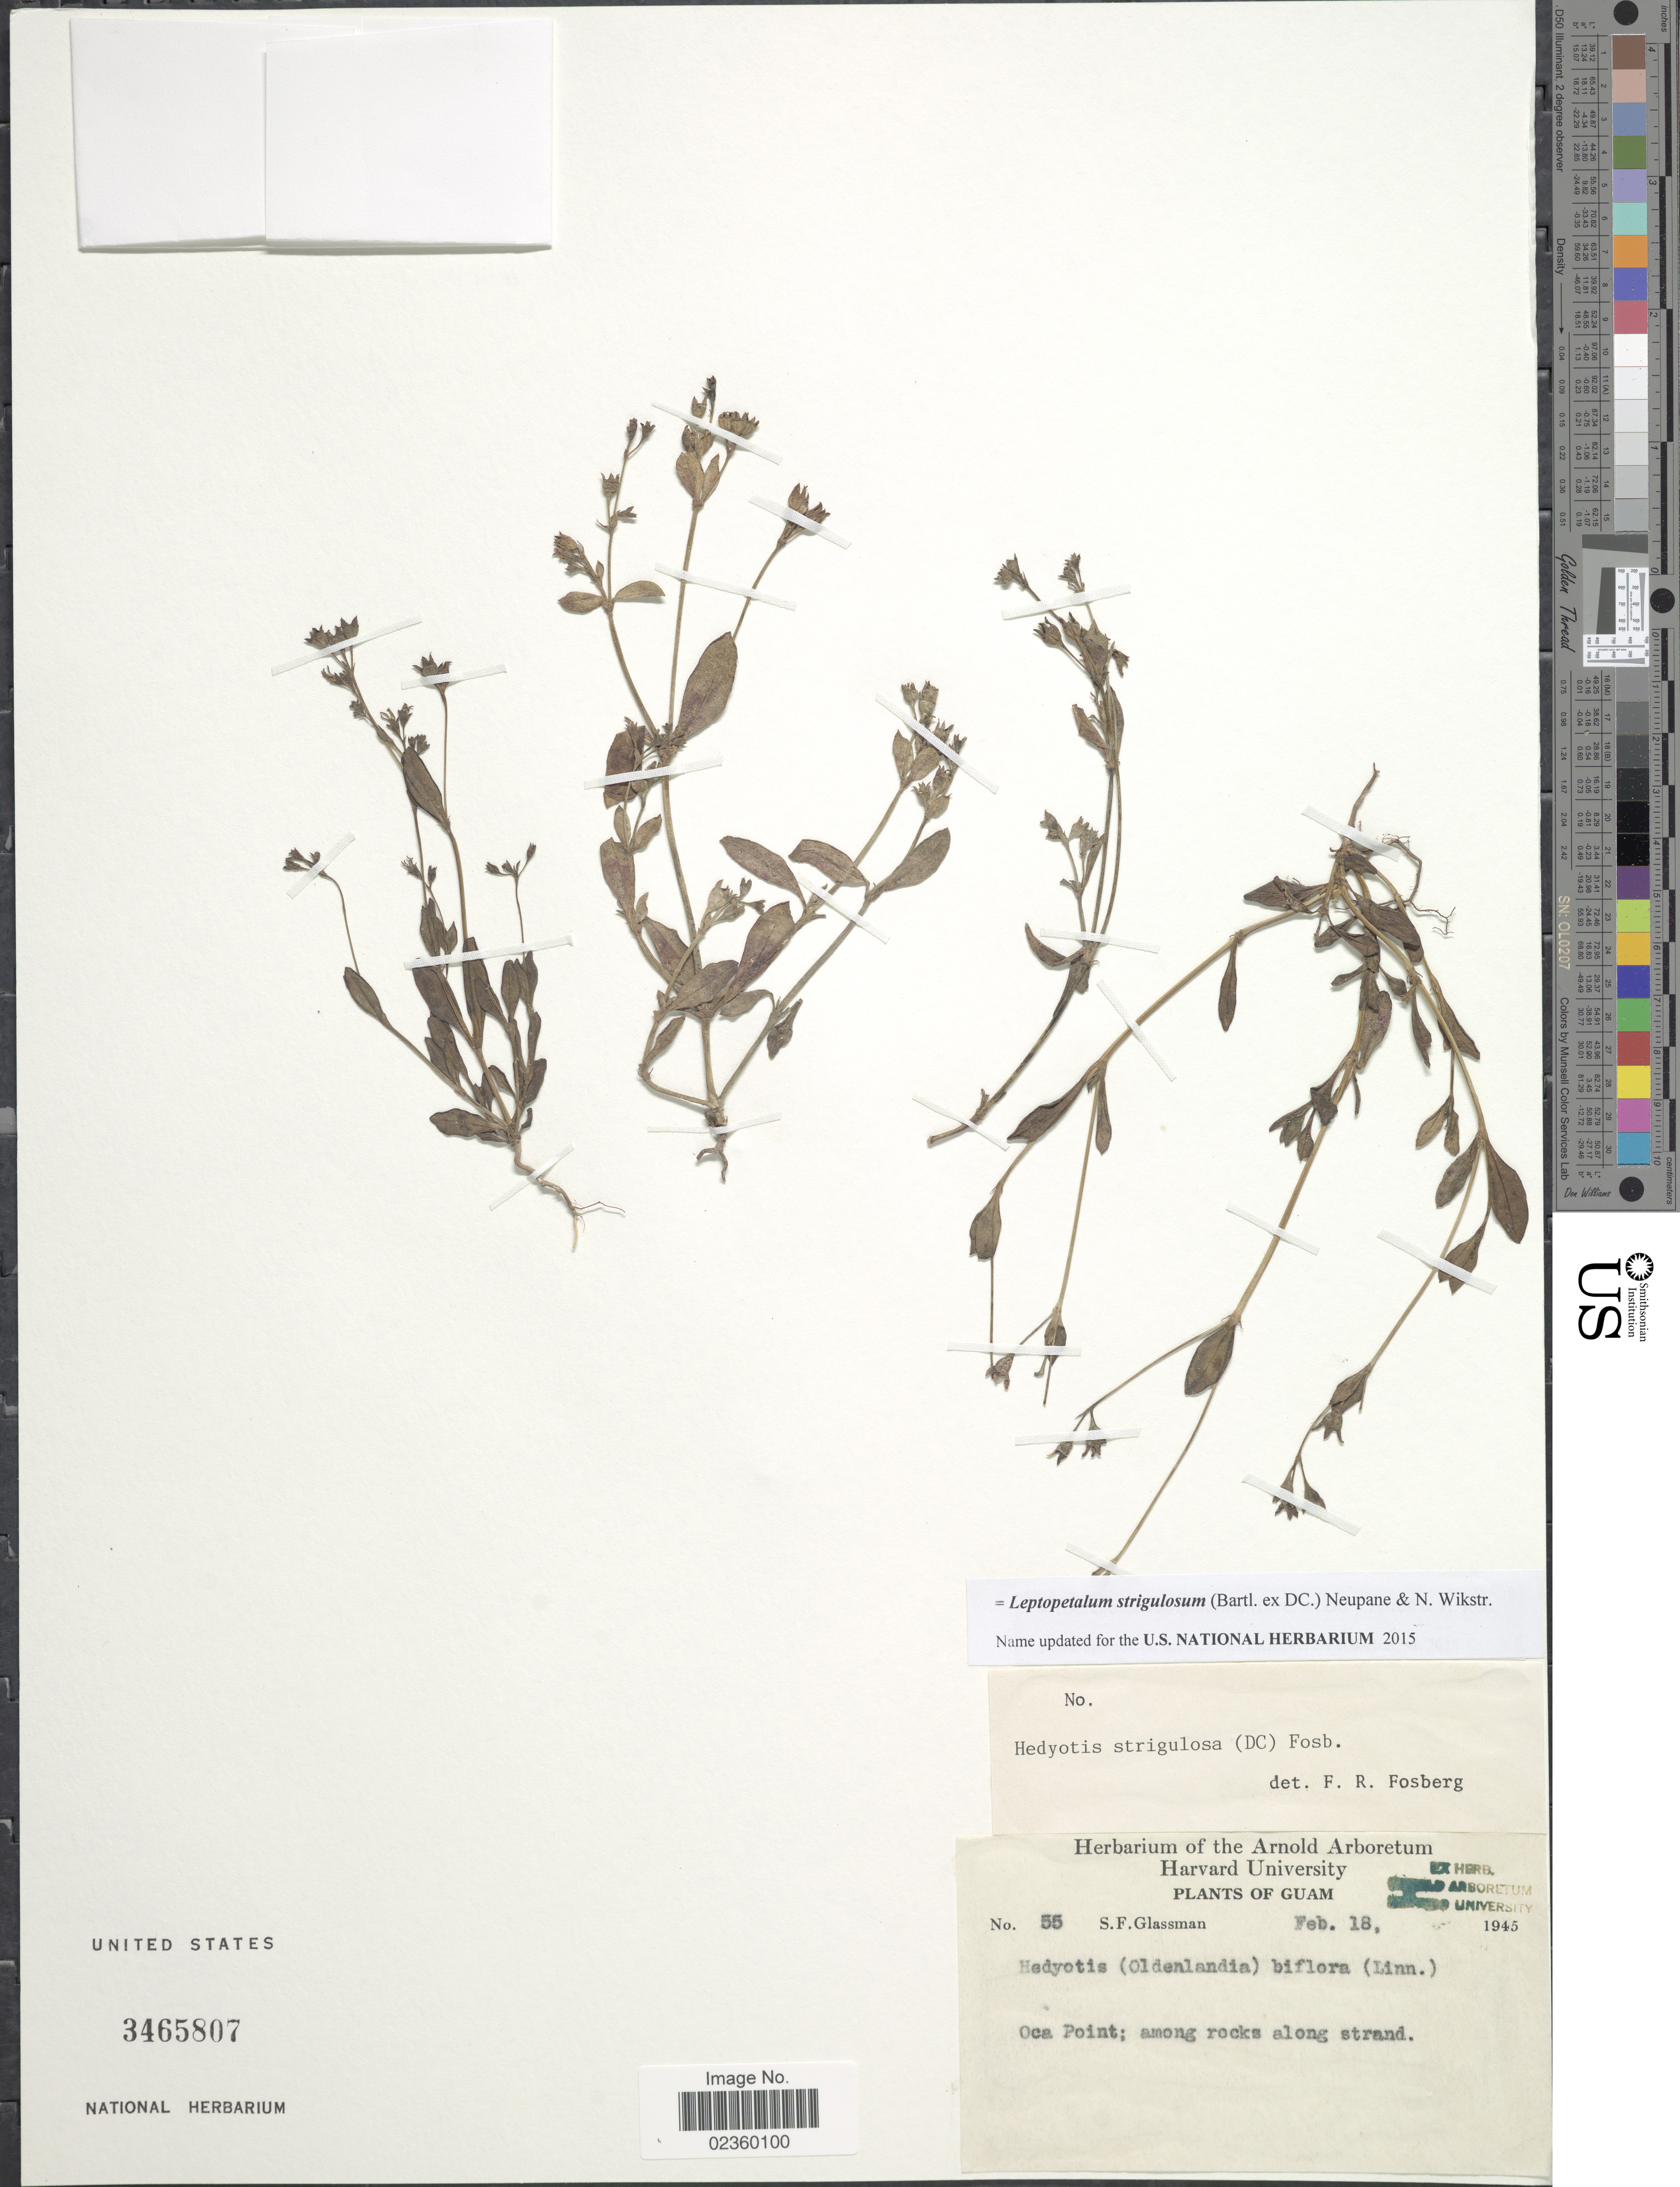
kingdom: Plantae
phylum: Tracheophyta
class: Magnoliopsida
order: Gentianales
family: Rubiaceae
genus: Leptopetalum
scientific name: Leptopetalum strigulosum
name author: (Bartl. ex DC.) Neupane & N. Wikstr.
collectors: S. F. Glassman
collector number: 55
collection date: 1945-02-18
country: Guam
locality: Oca Point; among rocks along strand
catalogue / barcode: US 3465807